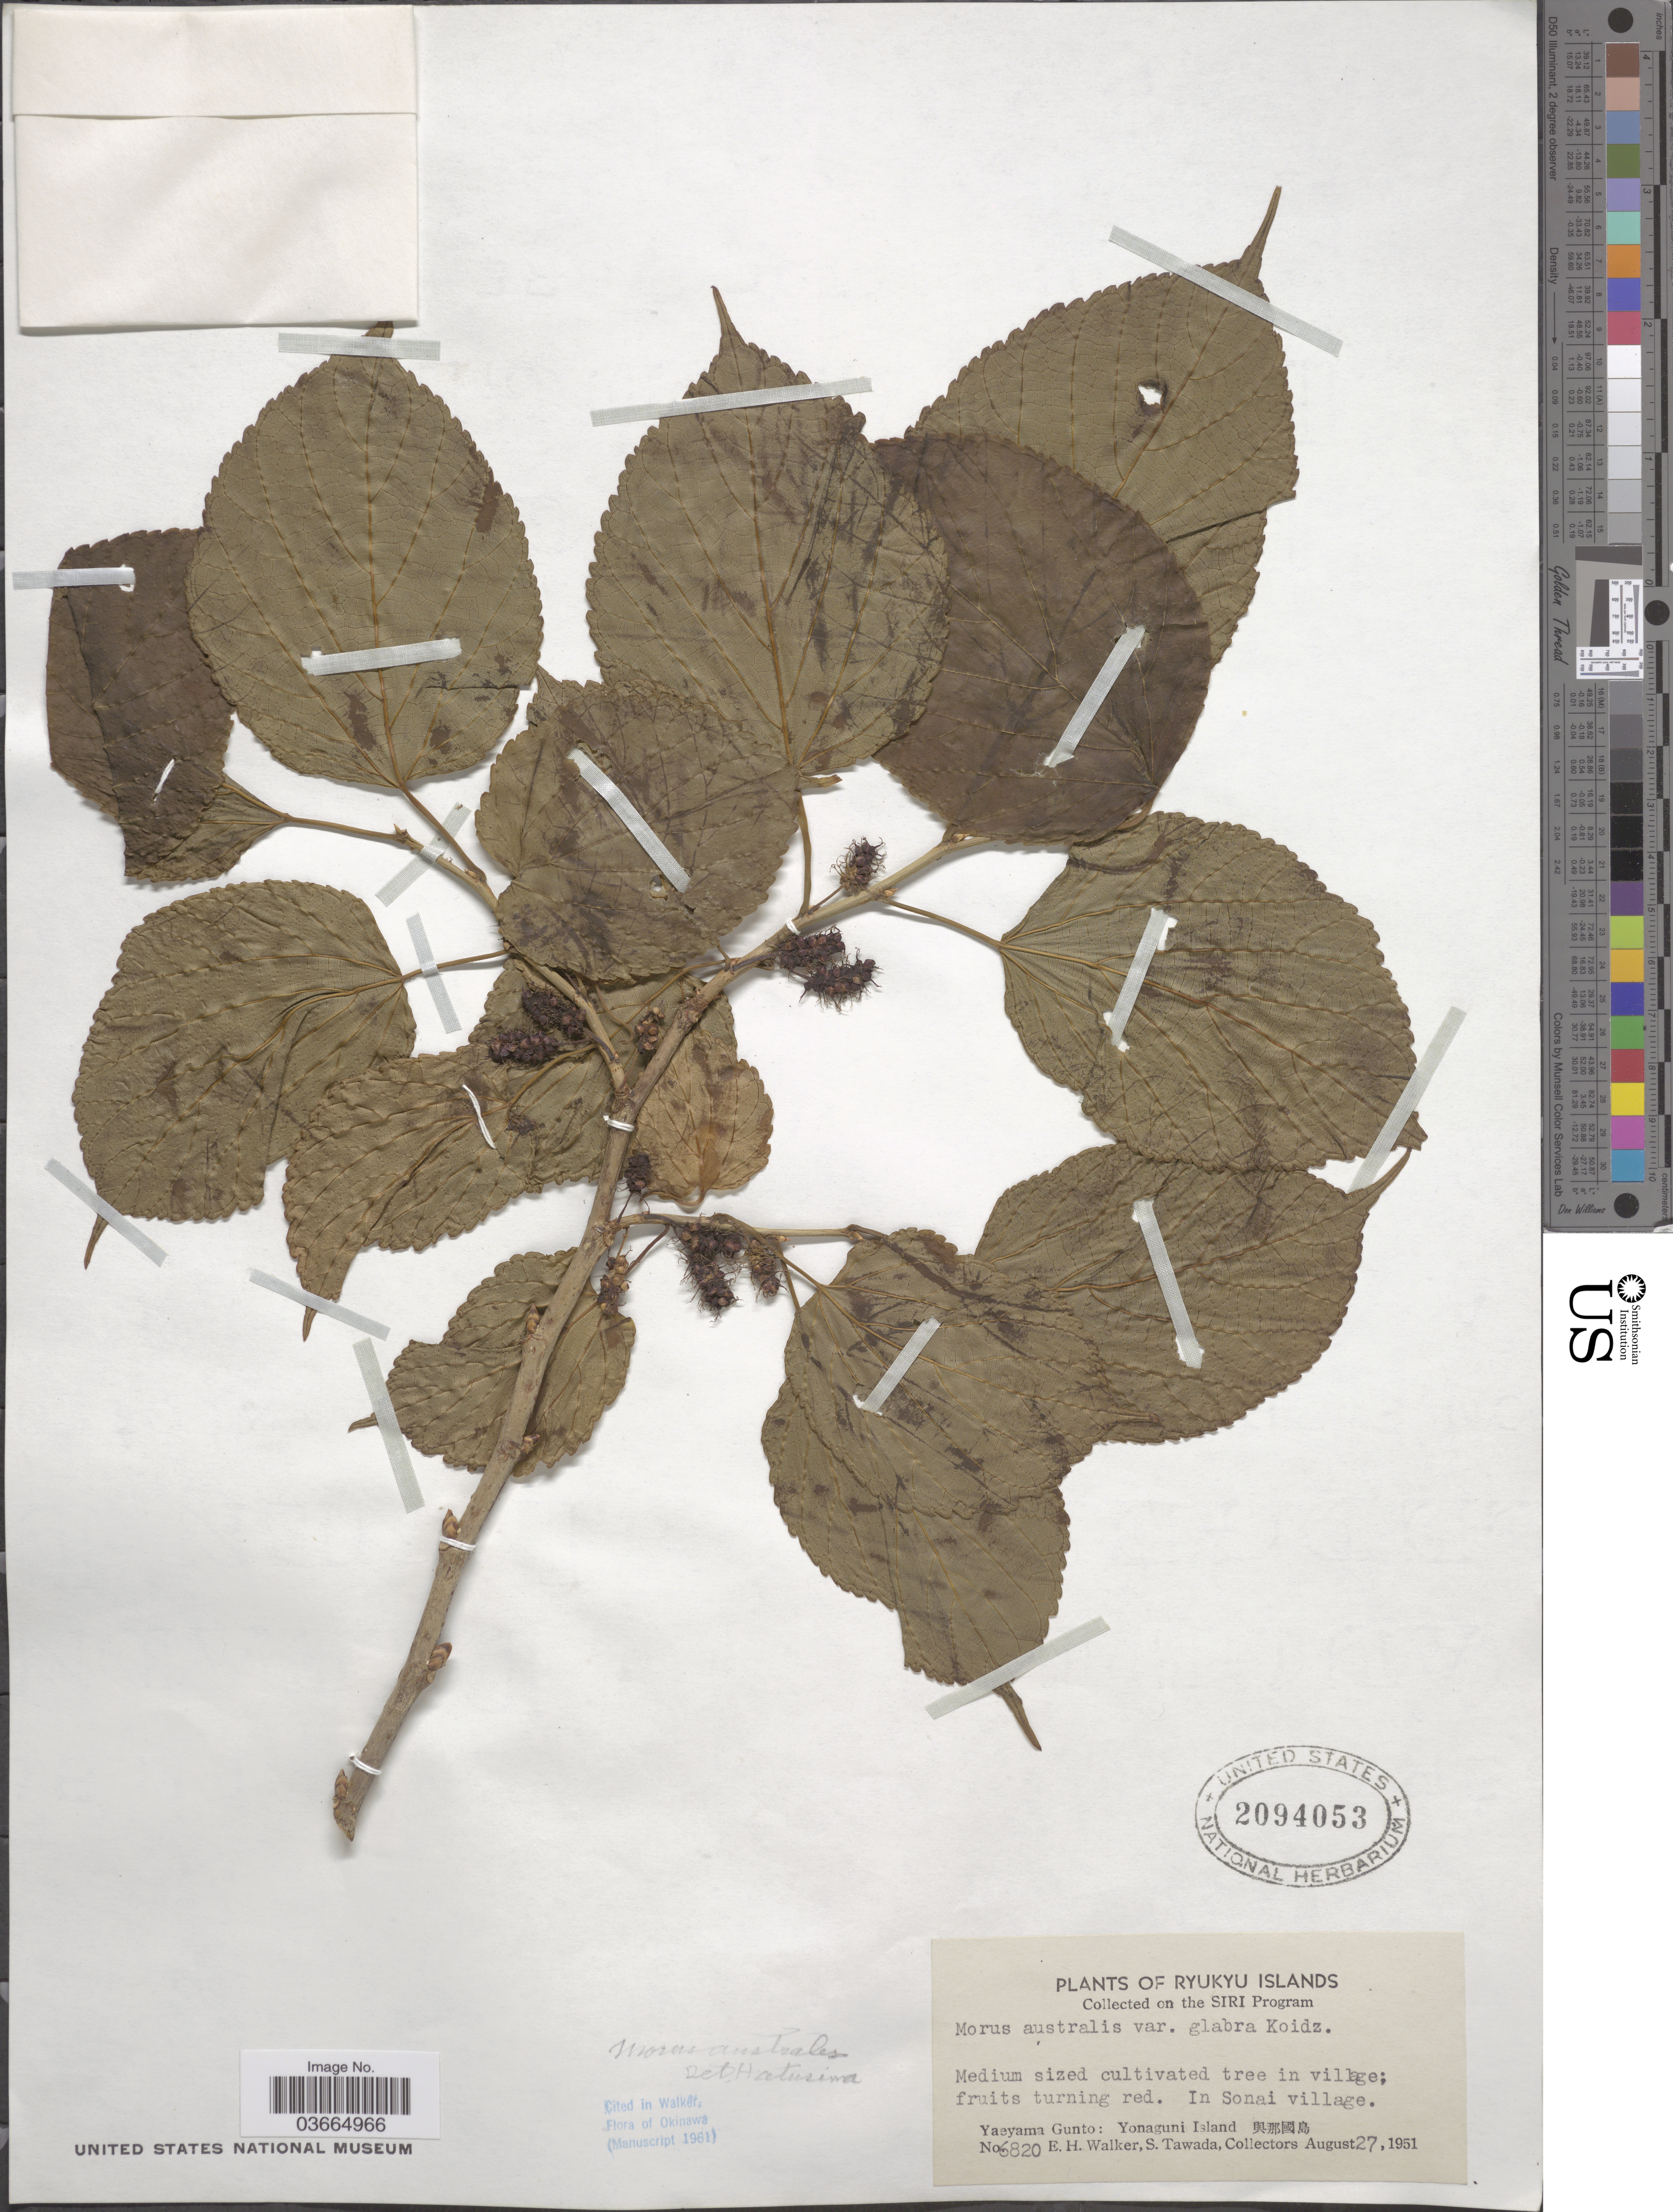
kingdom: Plantae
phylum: Tracheophyta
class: Magnoliopsida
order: Rosales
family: Moraceae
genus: Morus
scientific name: Morus australis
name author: Poir.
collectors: E. H. Walker & S. Tawada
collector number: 6820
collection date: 1951-08-27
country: Japan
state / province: Okinawa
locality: Ryukyu Islands. In Sonai village. Yaeyama Gunto: Yunaguni Island.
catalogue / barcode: US 2094053